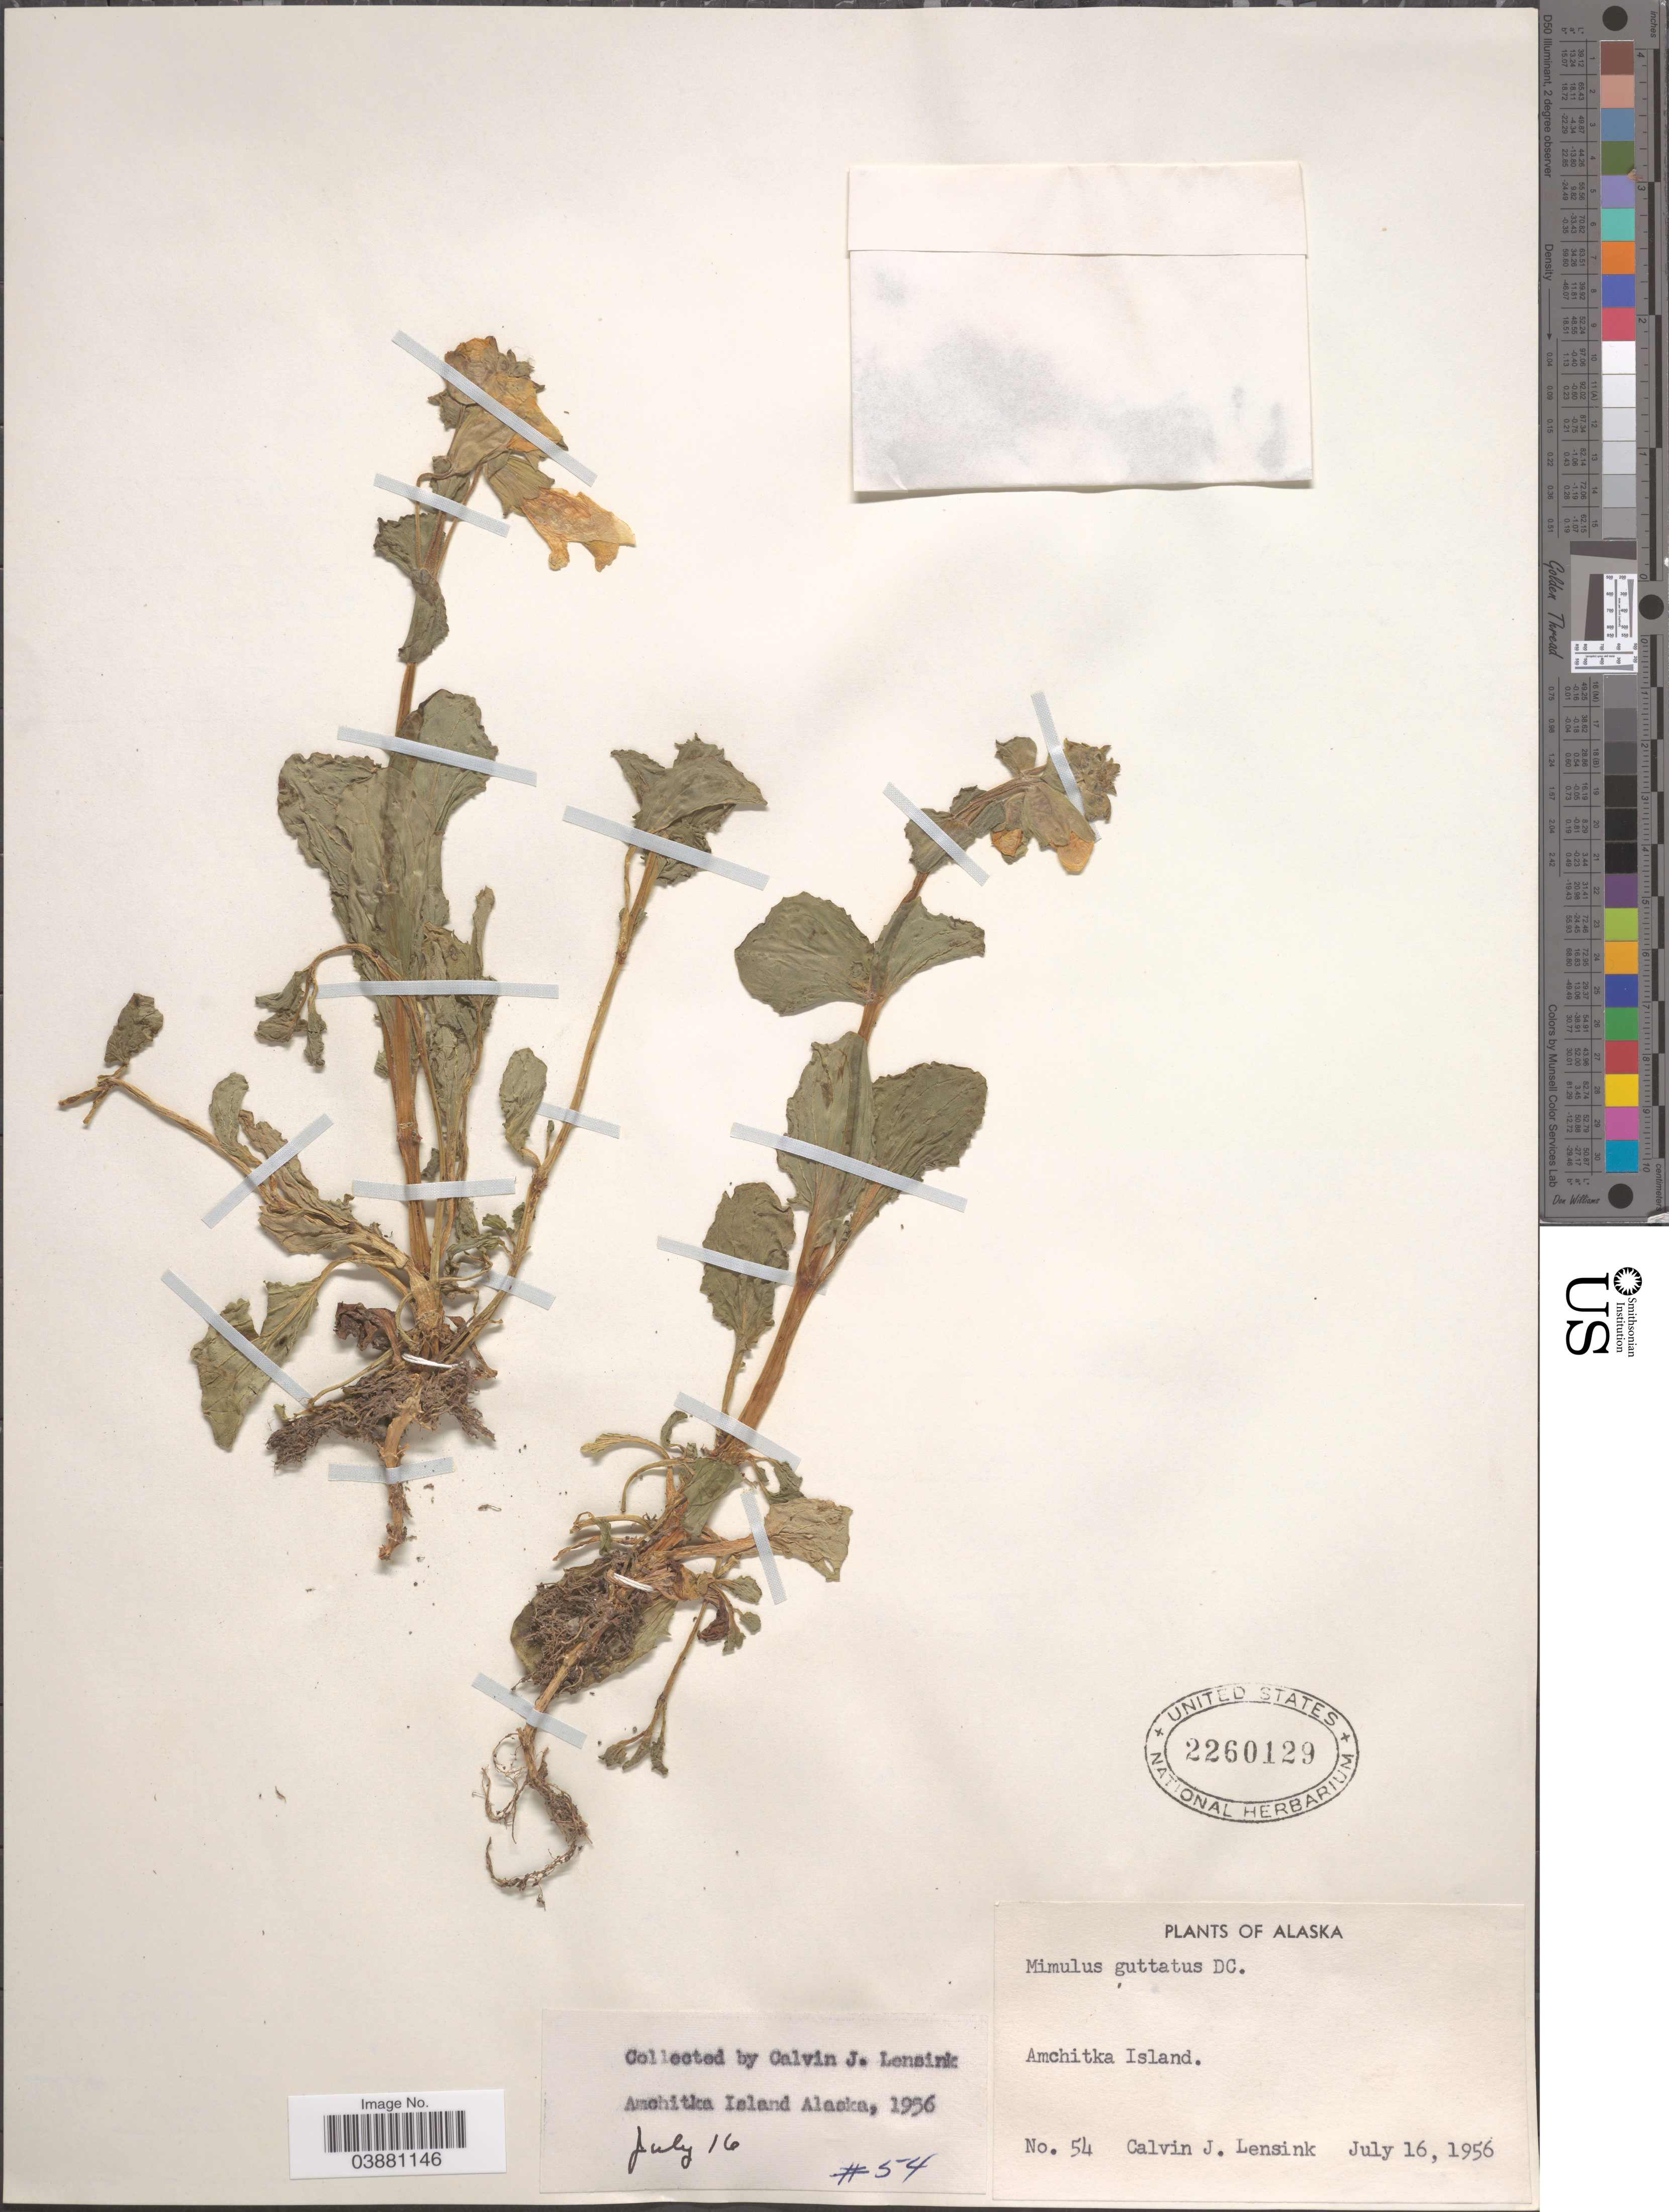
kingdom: Plantae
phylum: Tracheophyta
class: Magnoliopsida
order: Lamiales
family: Phrymaceae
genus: Mimulus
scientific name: Mimulus guttatus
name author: DC.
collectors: C. Lensink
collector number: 54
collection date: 1956-07-16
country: United States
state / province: Alaska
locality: Amchitka Island.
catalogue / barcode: US 2260129